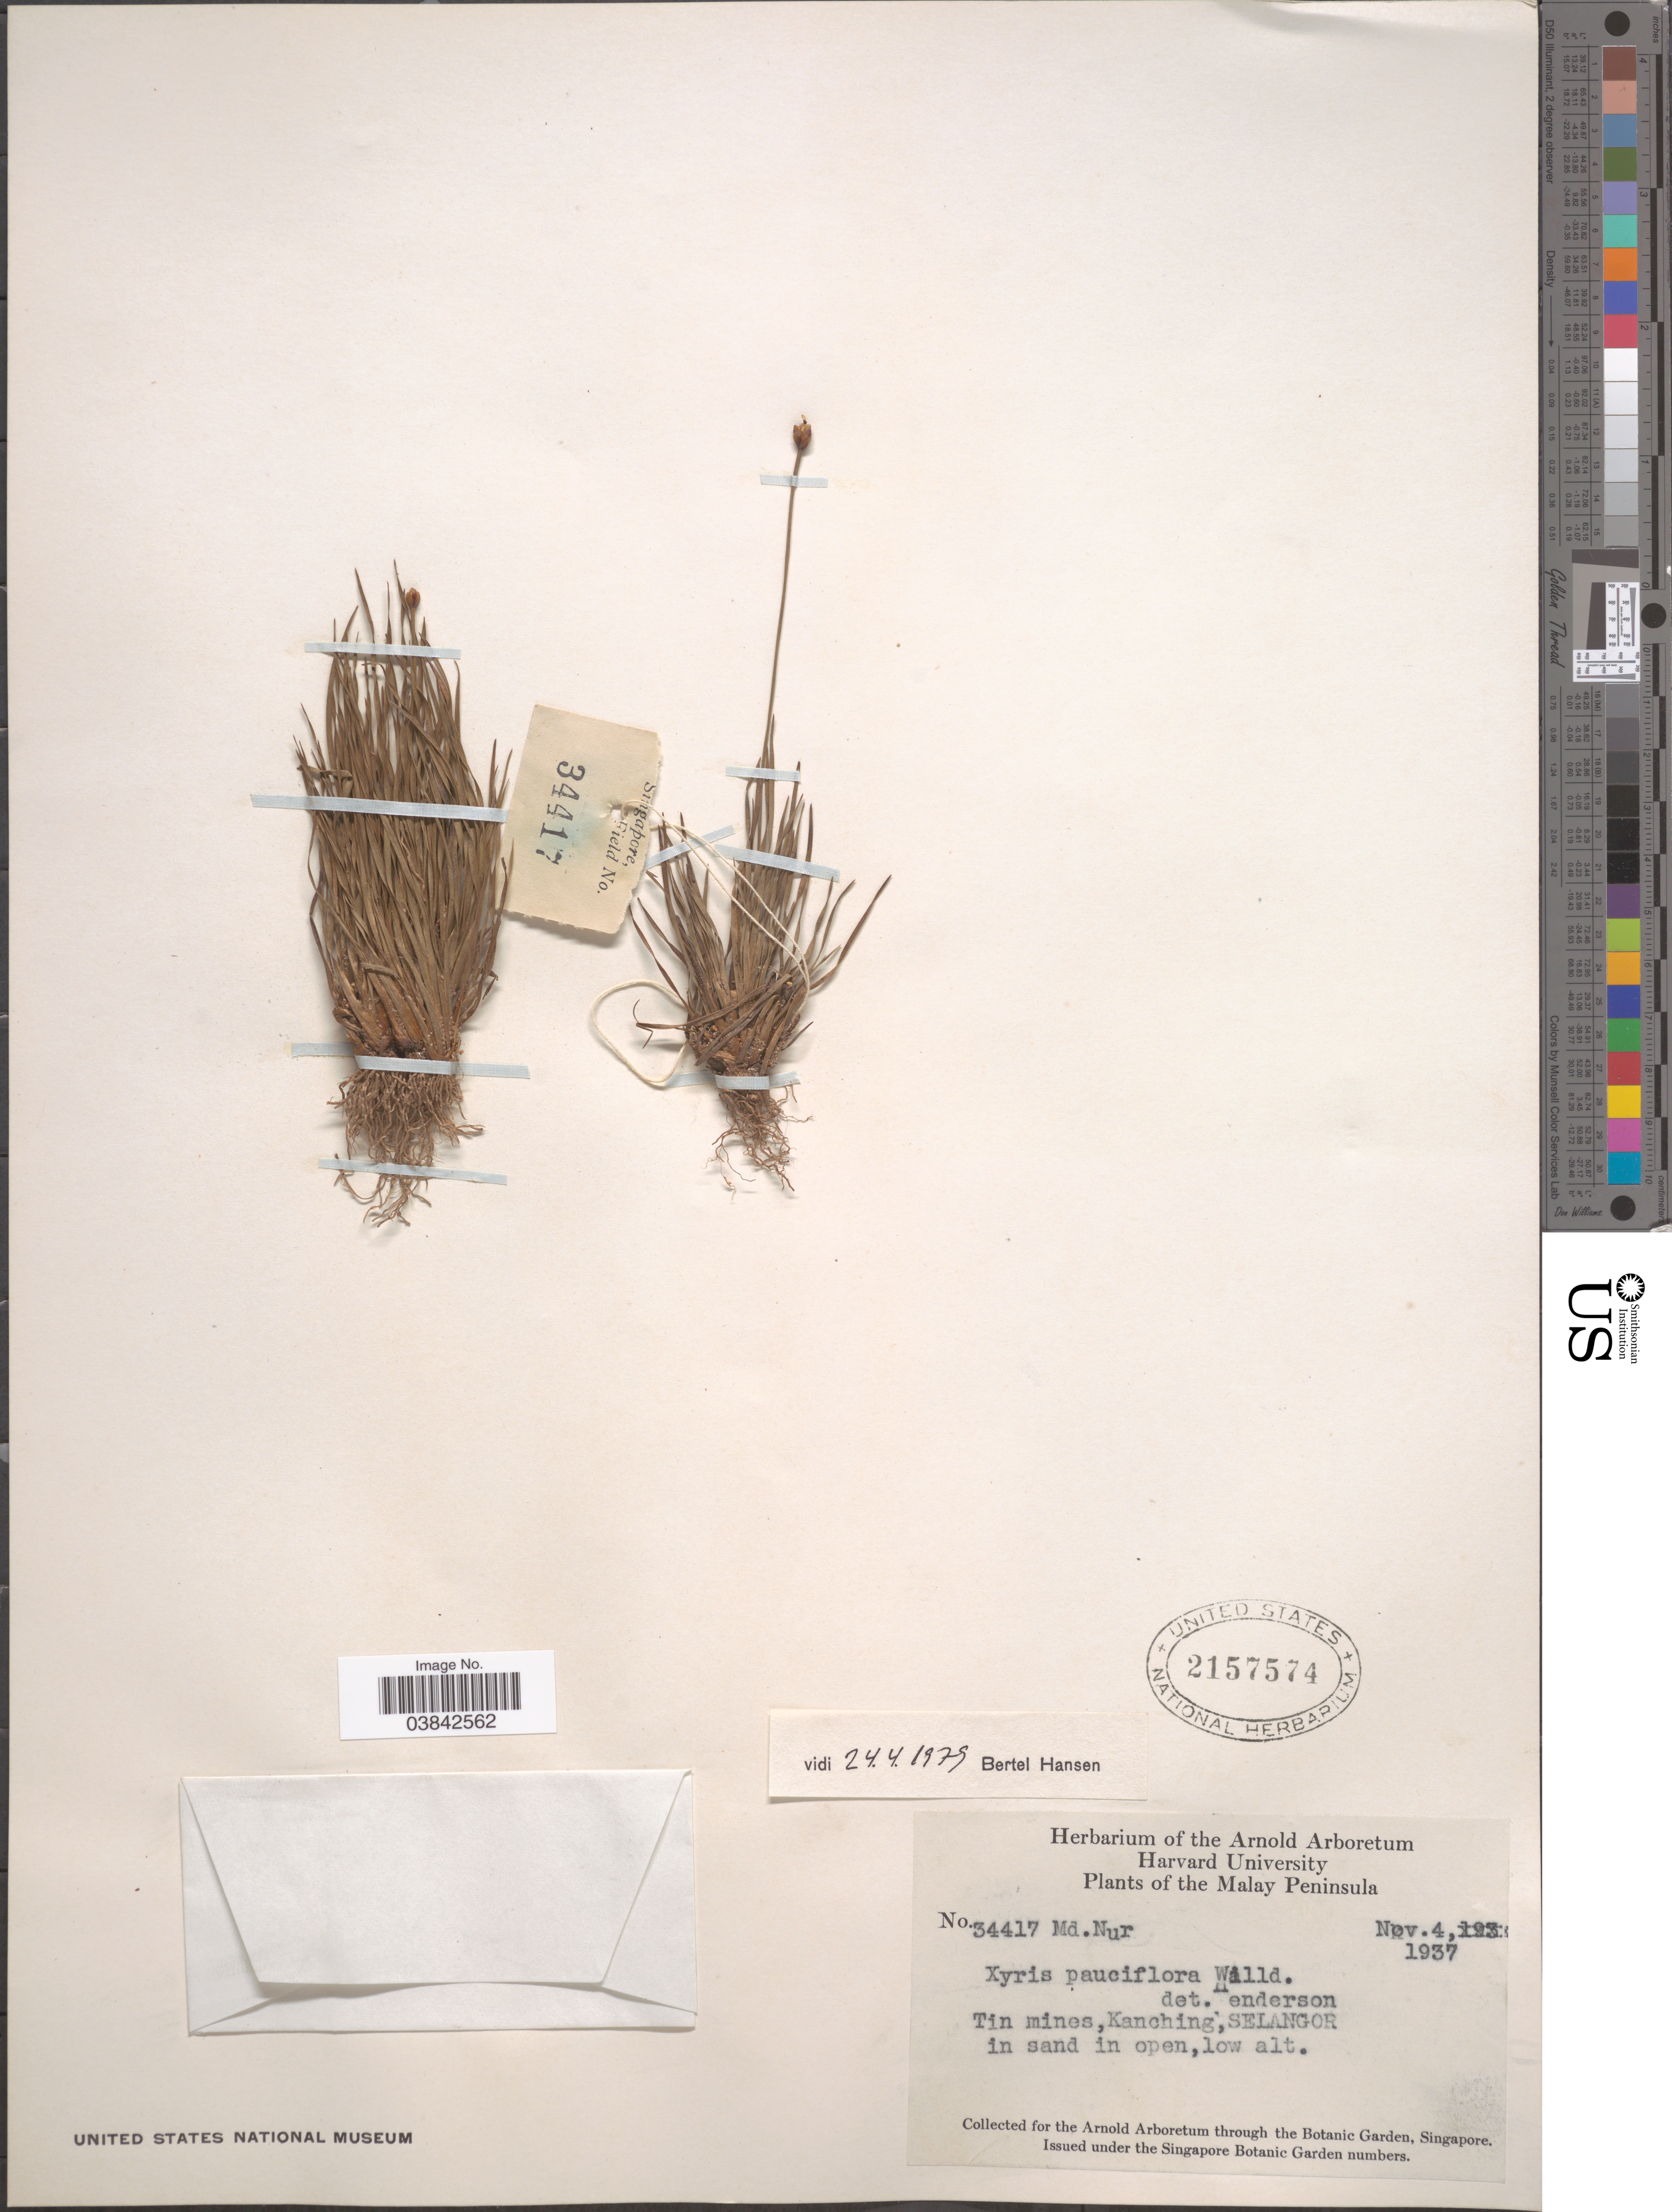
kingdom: Plantae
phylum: Tracheophyta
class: Liliopsida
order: Poales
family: Xyridaceae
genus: Xyris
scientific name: Xyris pauciflora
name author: Willd.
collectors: M. Nur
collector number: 34417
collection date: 1937-11-04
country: Malaysia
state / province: Selangor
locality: The Malay Peninsula. Tin mines, Kanching.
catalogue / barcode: US 2157574